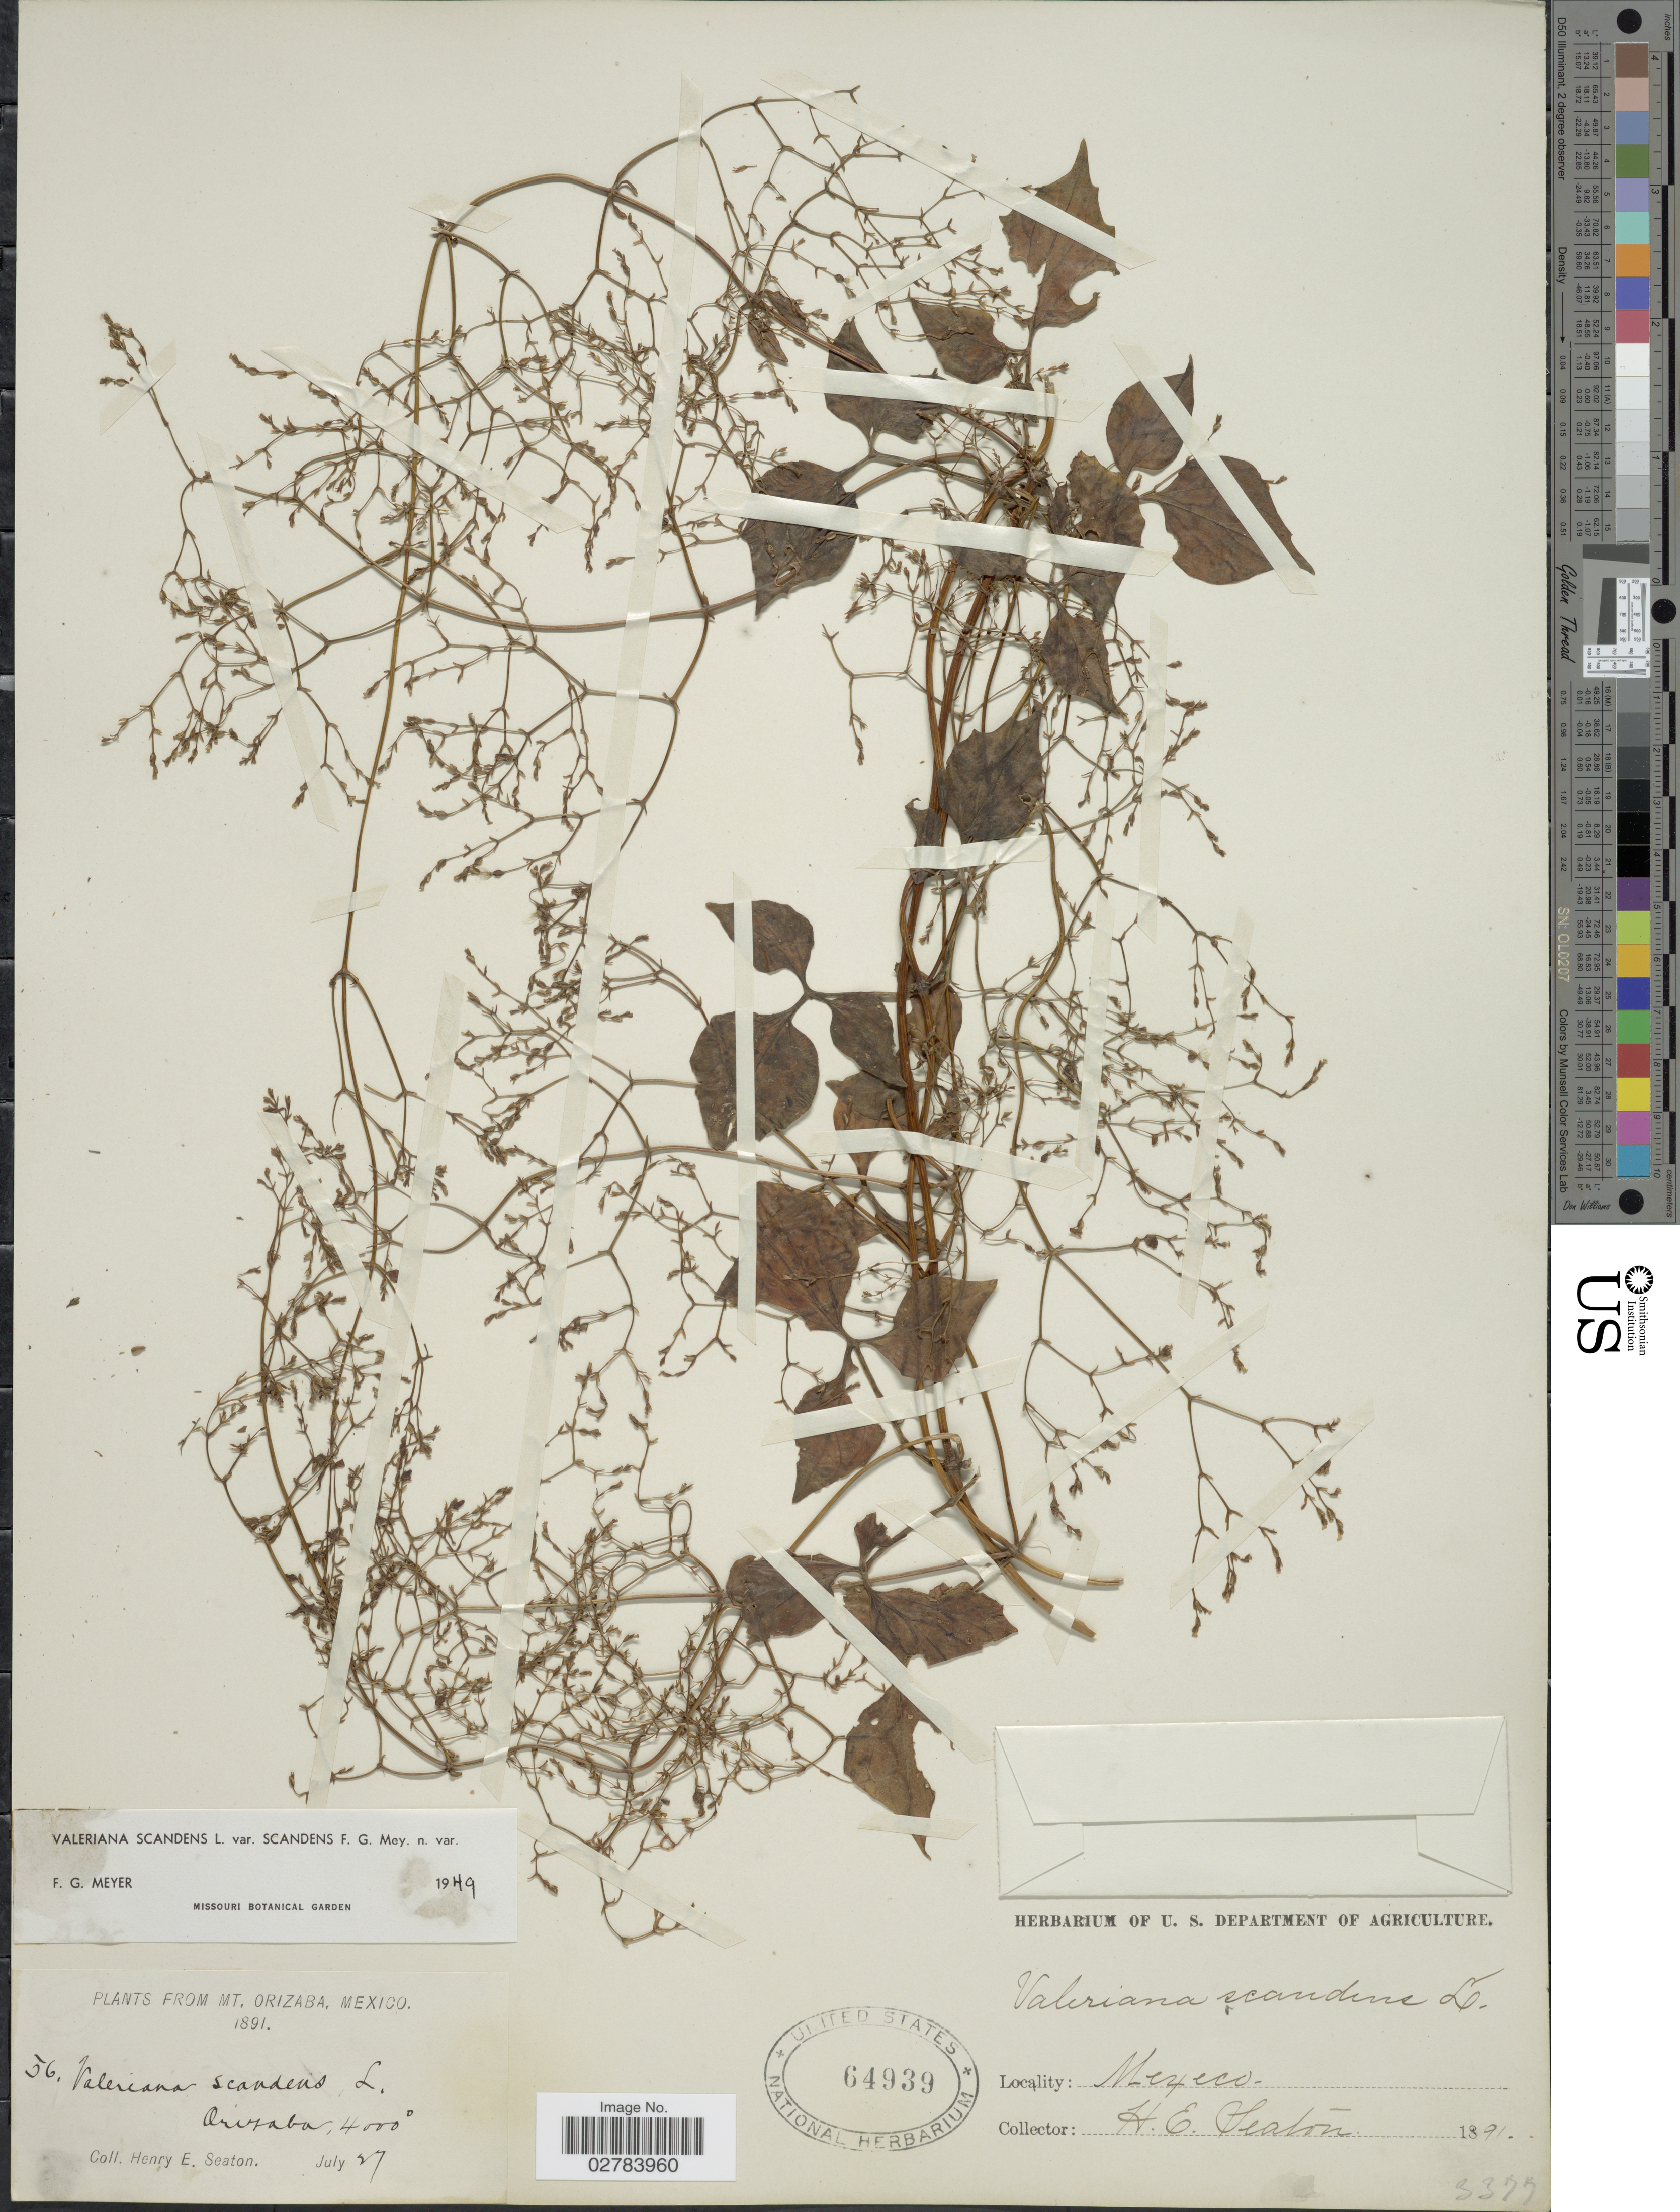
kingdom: Plantae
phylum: Tracheophyta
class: Magnoliopsida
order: Dipsacales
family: Caprifoliaceae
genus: Valeriana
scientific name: Valeriana scandens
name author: L.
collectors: H. E. Seaton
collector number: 56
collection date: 1891-07-27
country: Mexico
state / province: Veracruz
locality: Mt. Orizaba.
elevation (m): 1219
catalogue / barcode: US 64939